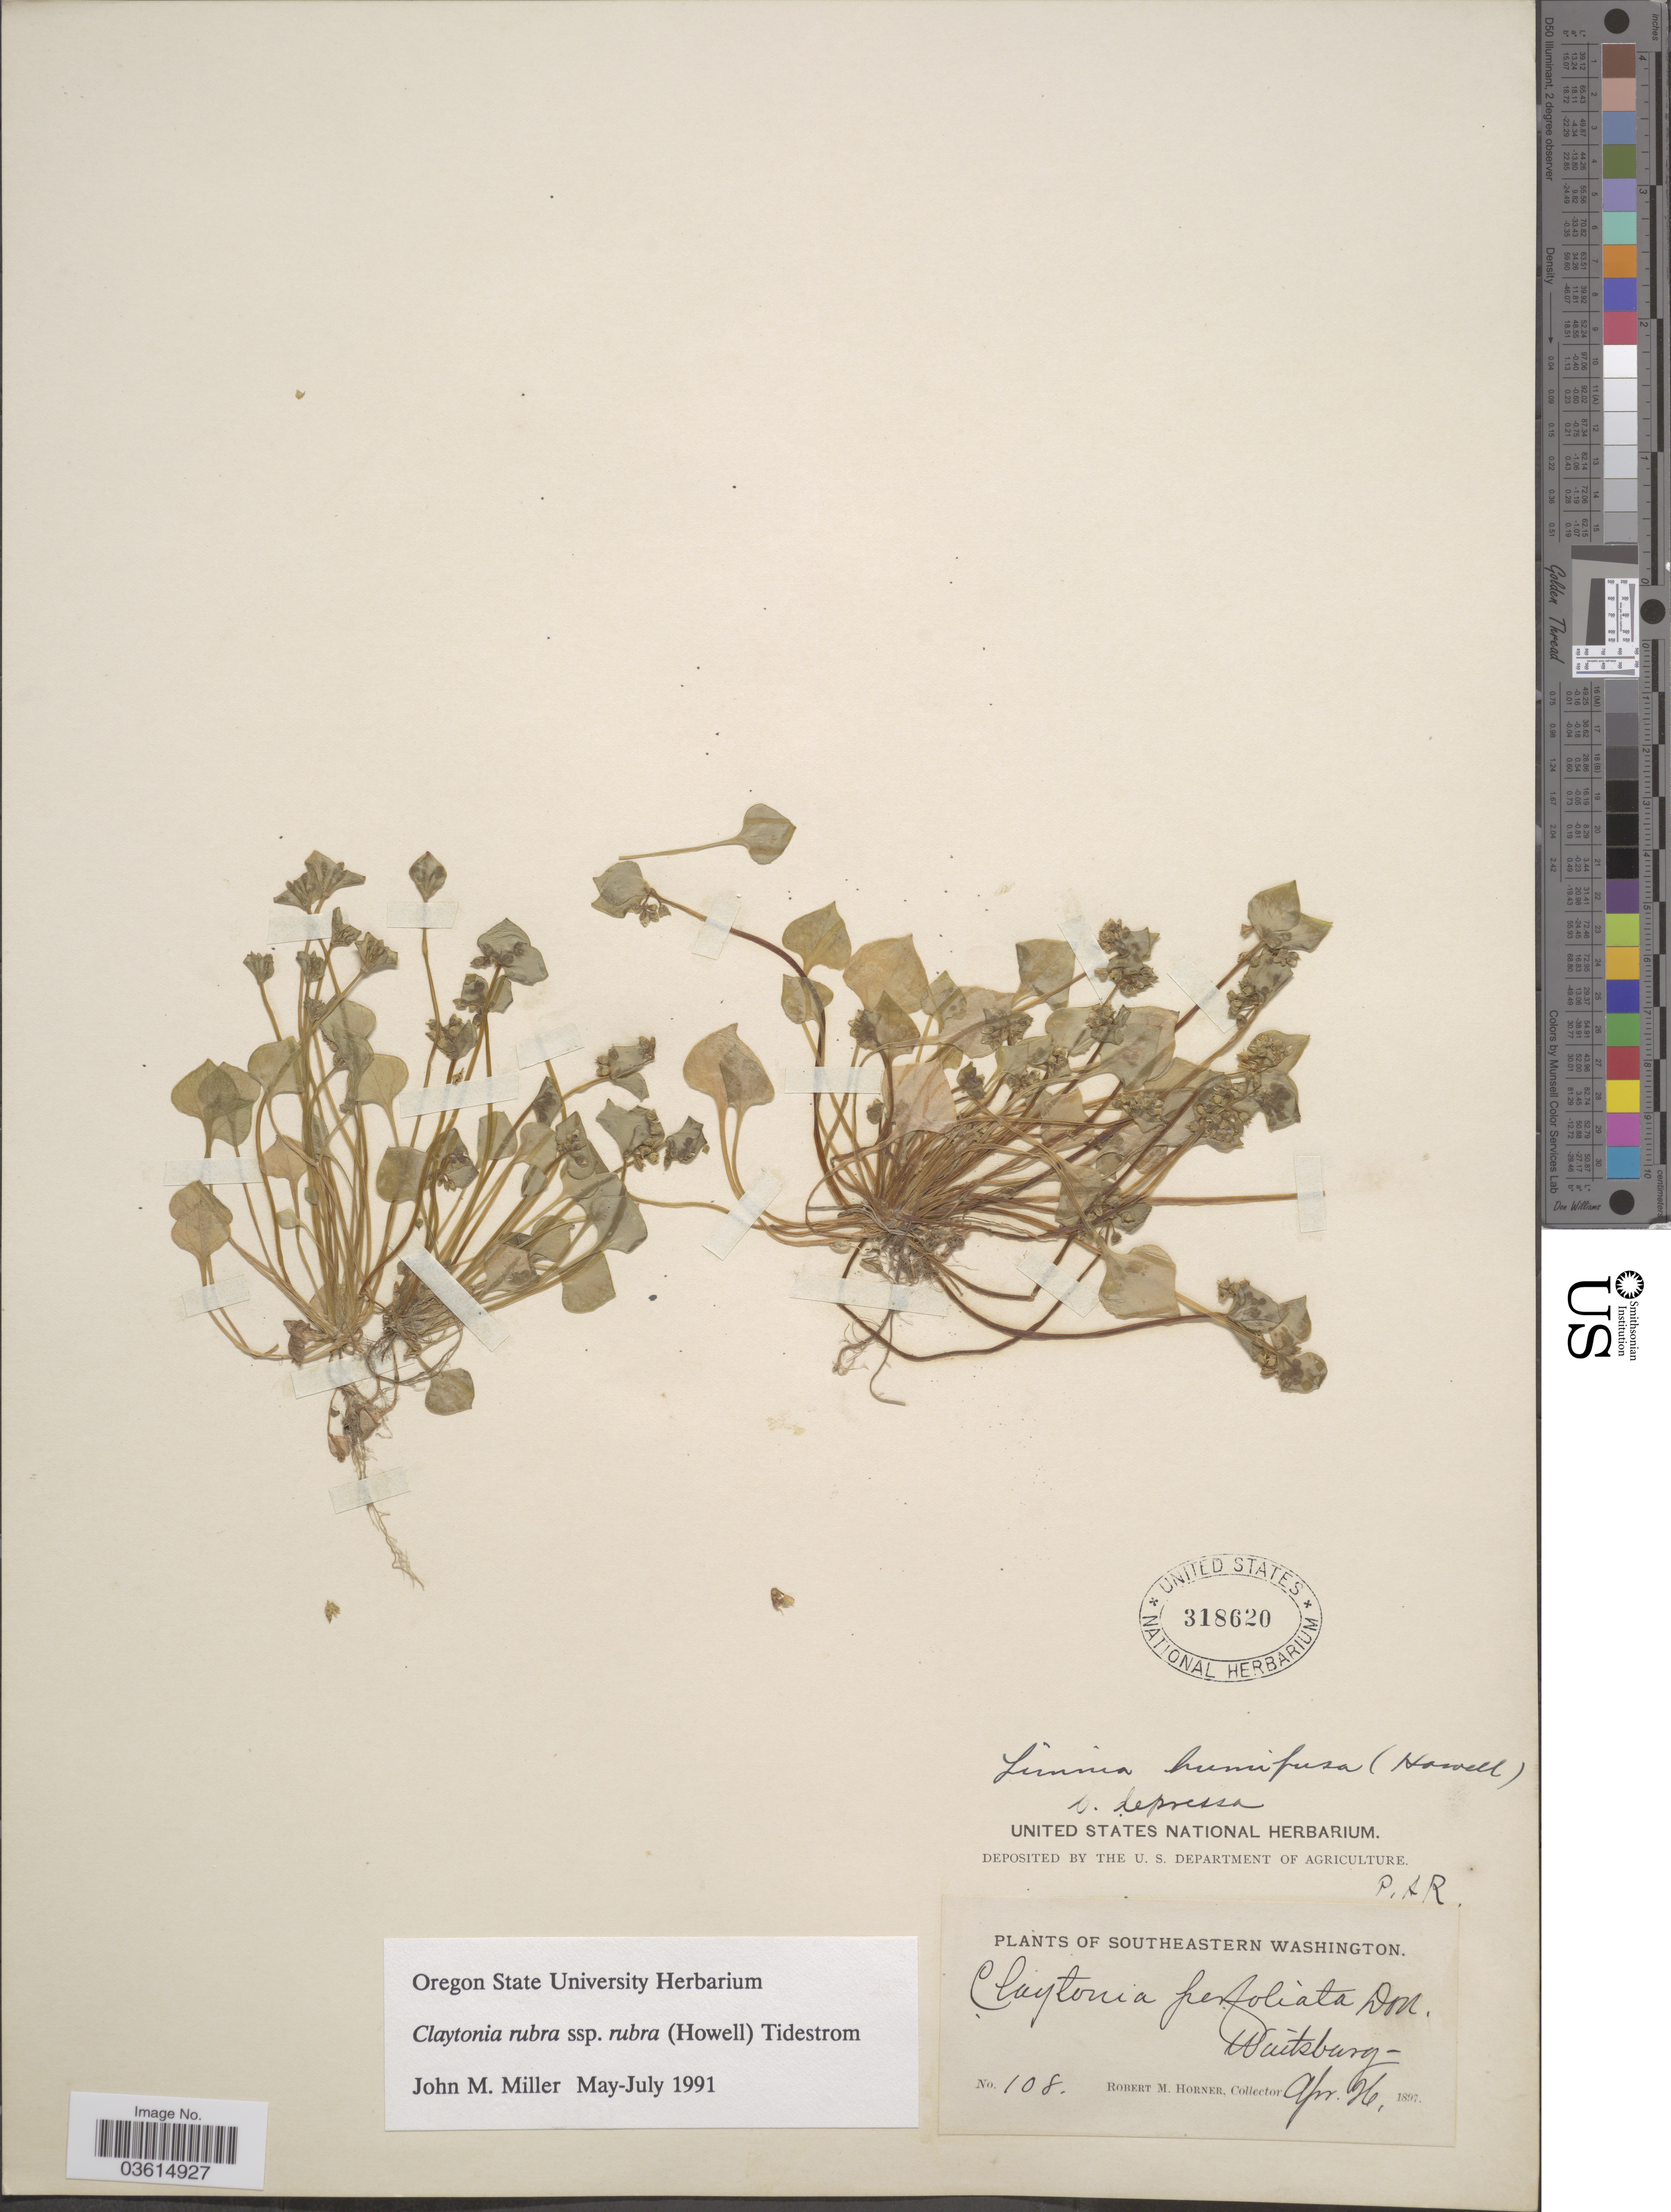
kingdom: Plantae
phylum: Tracheophyta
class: Magnoliopsida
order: Caryophyllales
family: Montiaceae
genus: Claytonia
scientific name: Claytonia rubra subsp. rubra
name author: (Howell) Tidestr.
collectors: R. Horner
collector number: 108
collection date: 1897-04-26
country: United States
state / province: Washington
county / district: Walla Walla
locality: Southeastern Washington. Waitsburg.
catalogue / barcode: US 318620